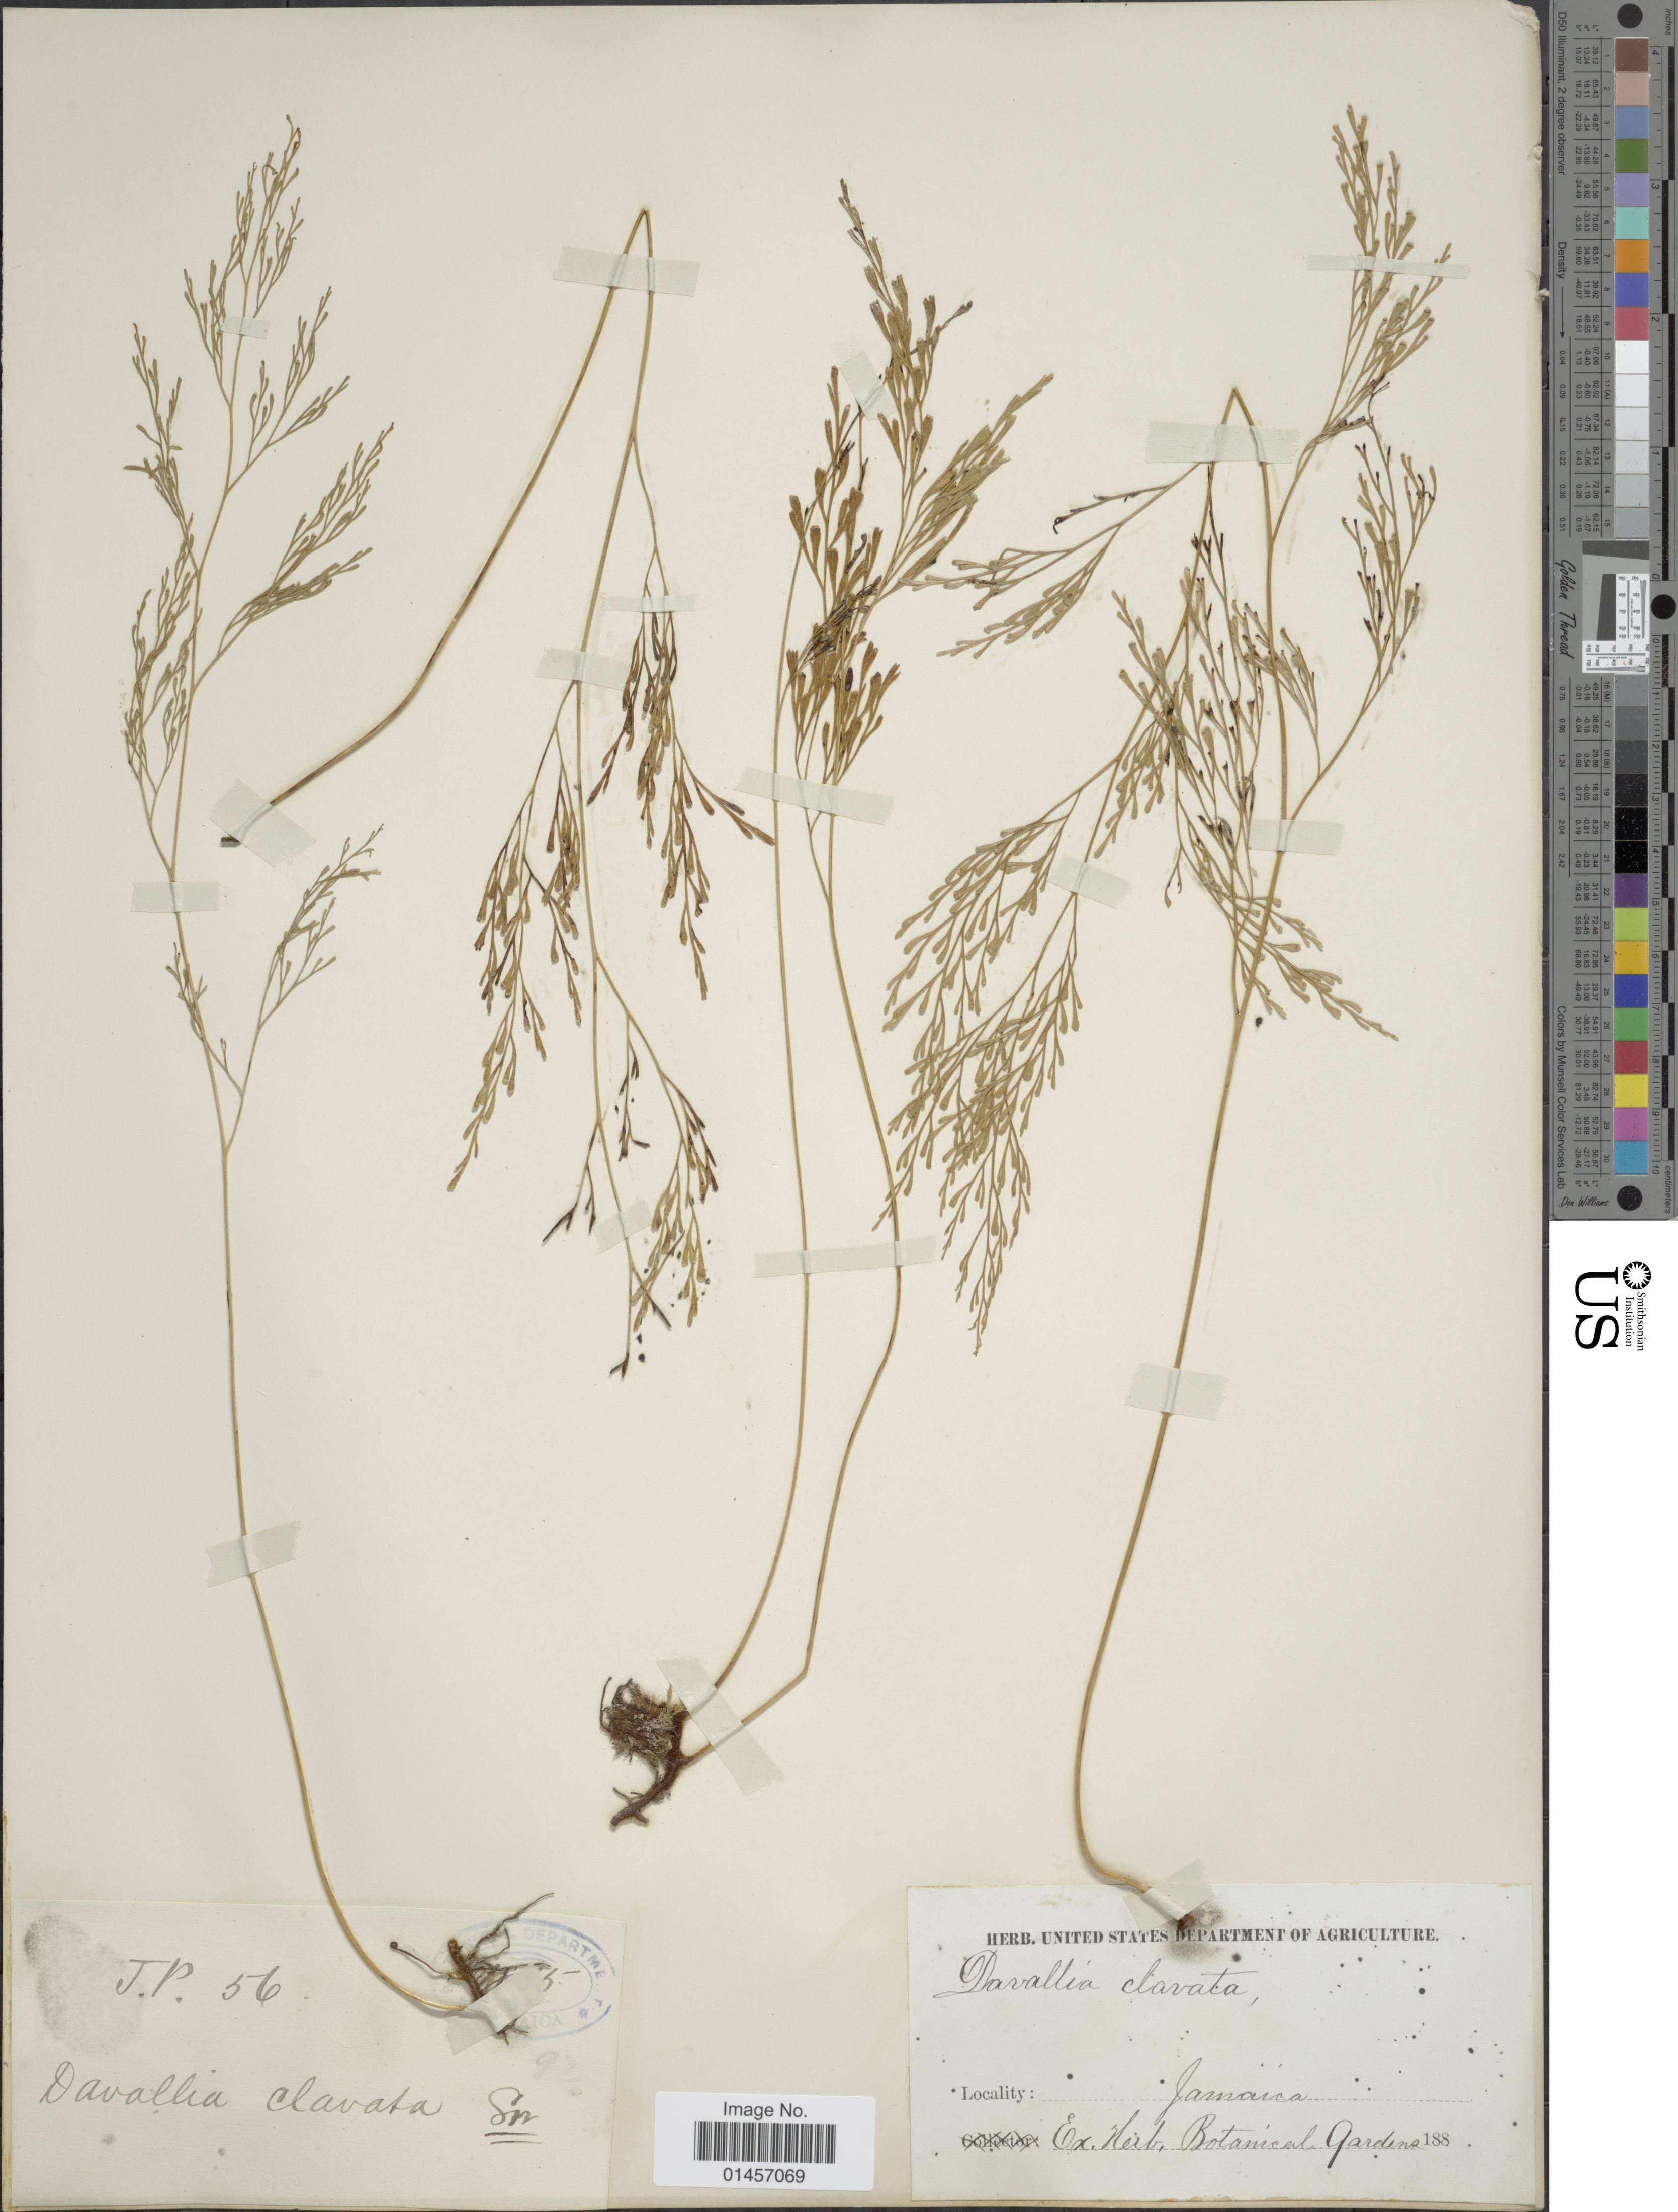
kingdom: Plantae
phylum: Tracheophyta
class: Polypodiopsida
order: Polypodiales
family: Lindsaeaceae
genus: Sphenomeris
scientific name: Sphenomeris clavata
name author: (L.) Maxon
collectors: J.P.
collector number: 56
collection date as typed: Transcribed d/m/y: //188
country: Jamaica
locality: Jamaica.